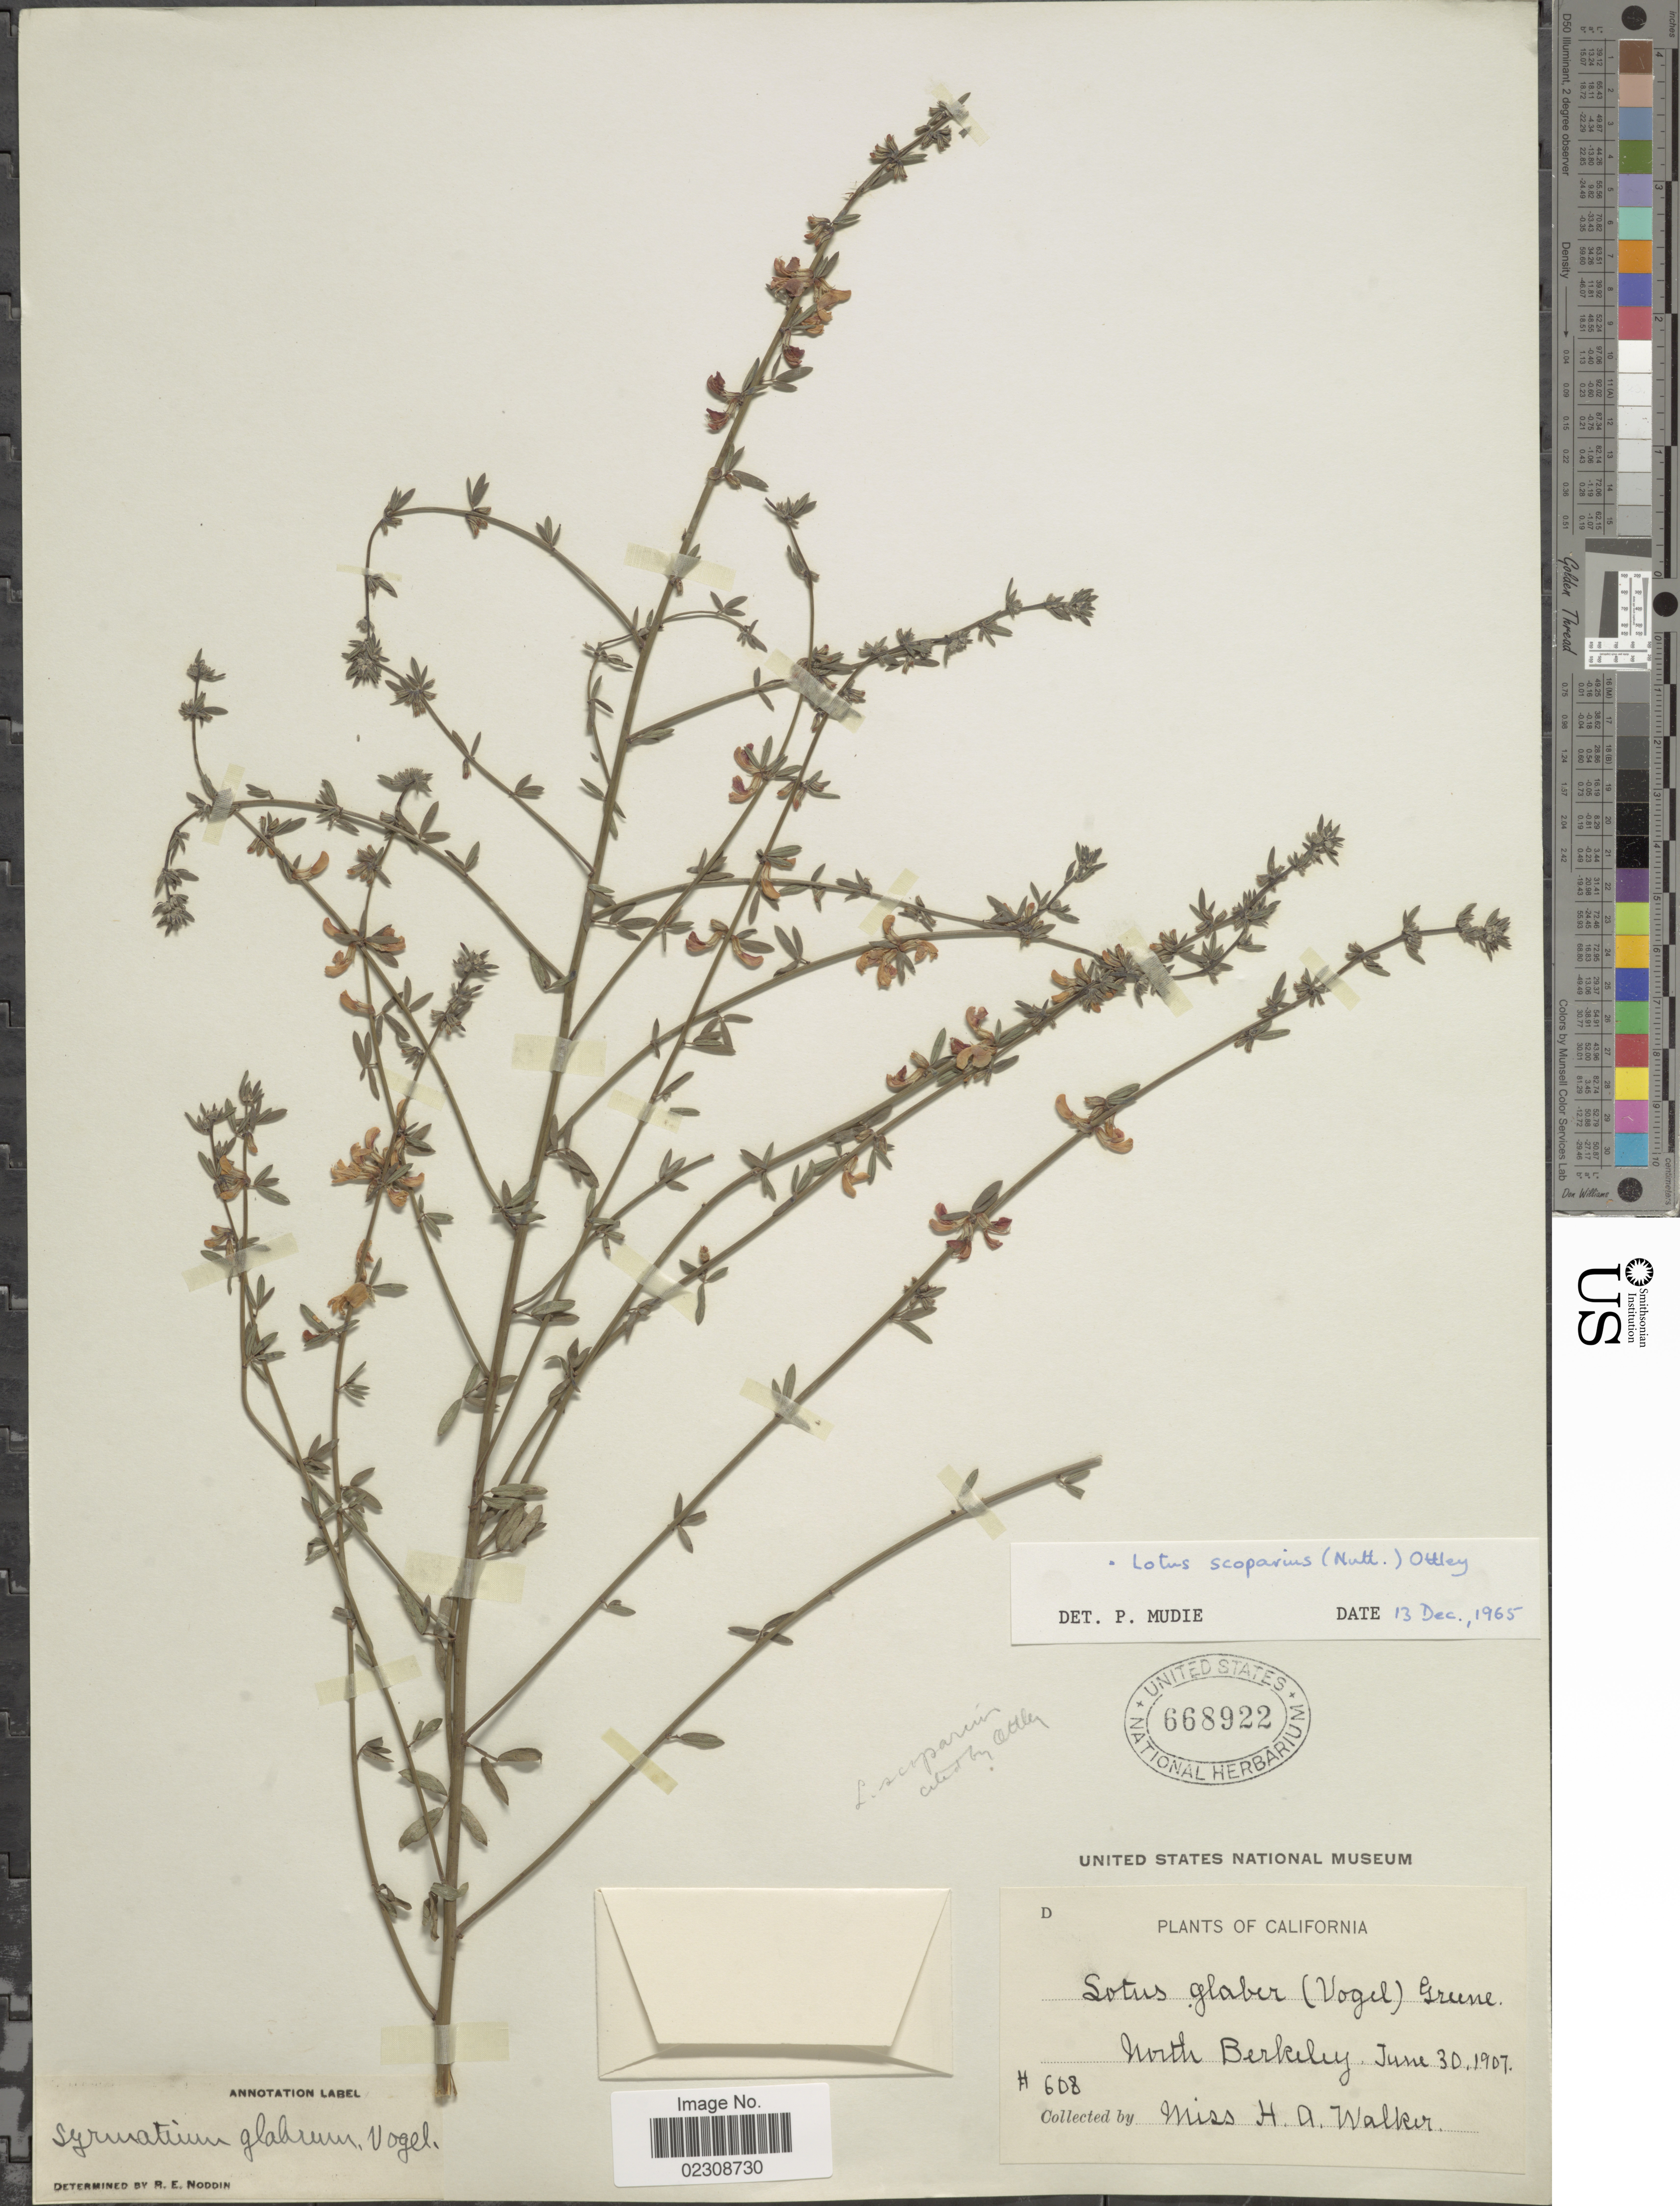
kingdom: Plantae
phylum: Tracheophyta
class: Magnoliopsida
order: Fabales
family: Fabaceae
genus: Syrmatium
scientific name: Syrmatium glabrum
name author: Vogel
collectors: H. Walker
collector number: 608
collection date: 1907-06-30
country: United States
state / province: California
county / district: Alameda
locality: With Berkeley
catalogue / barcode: US 668922